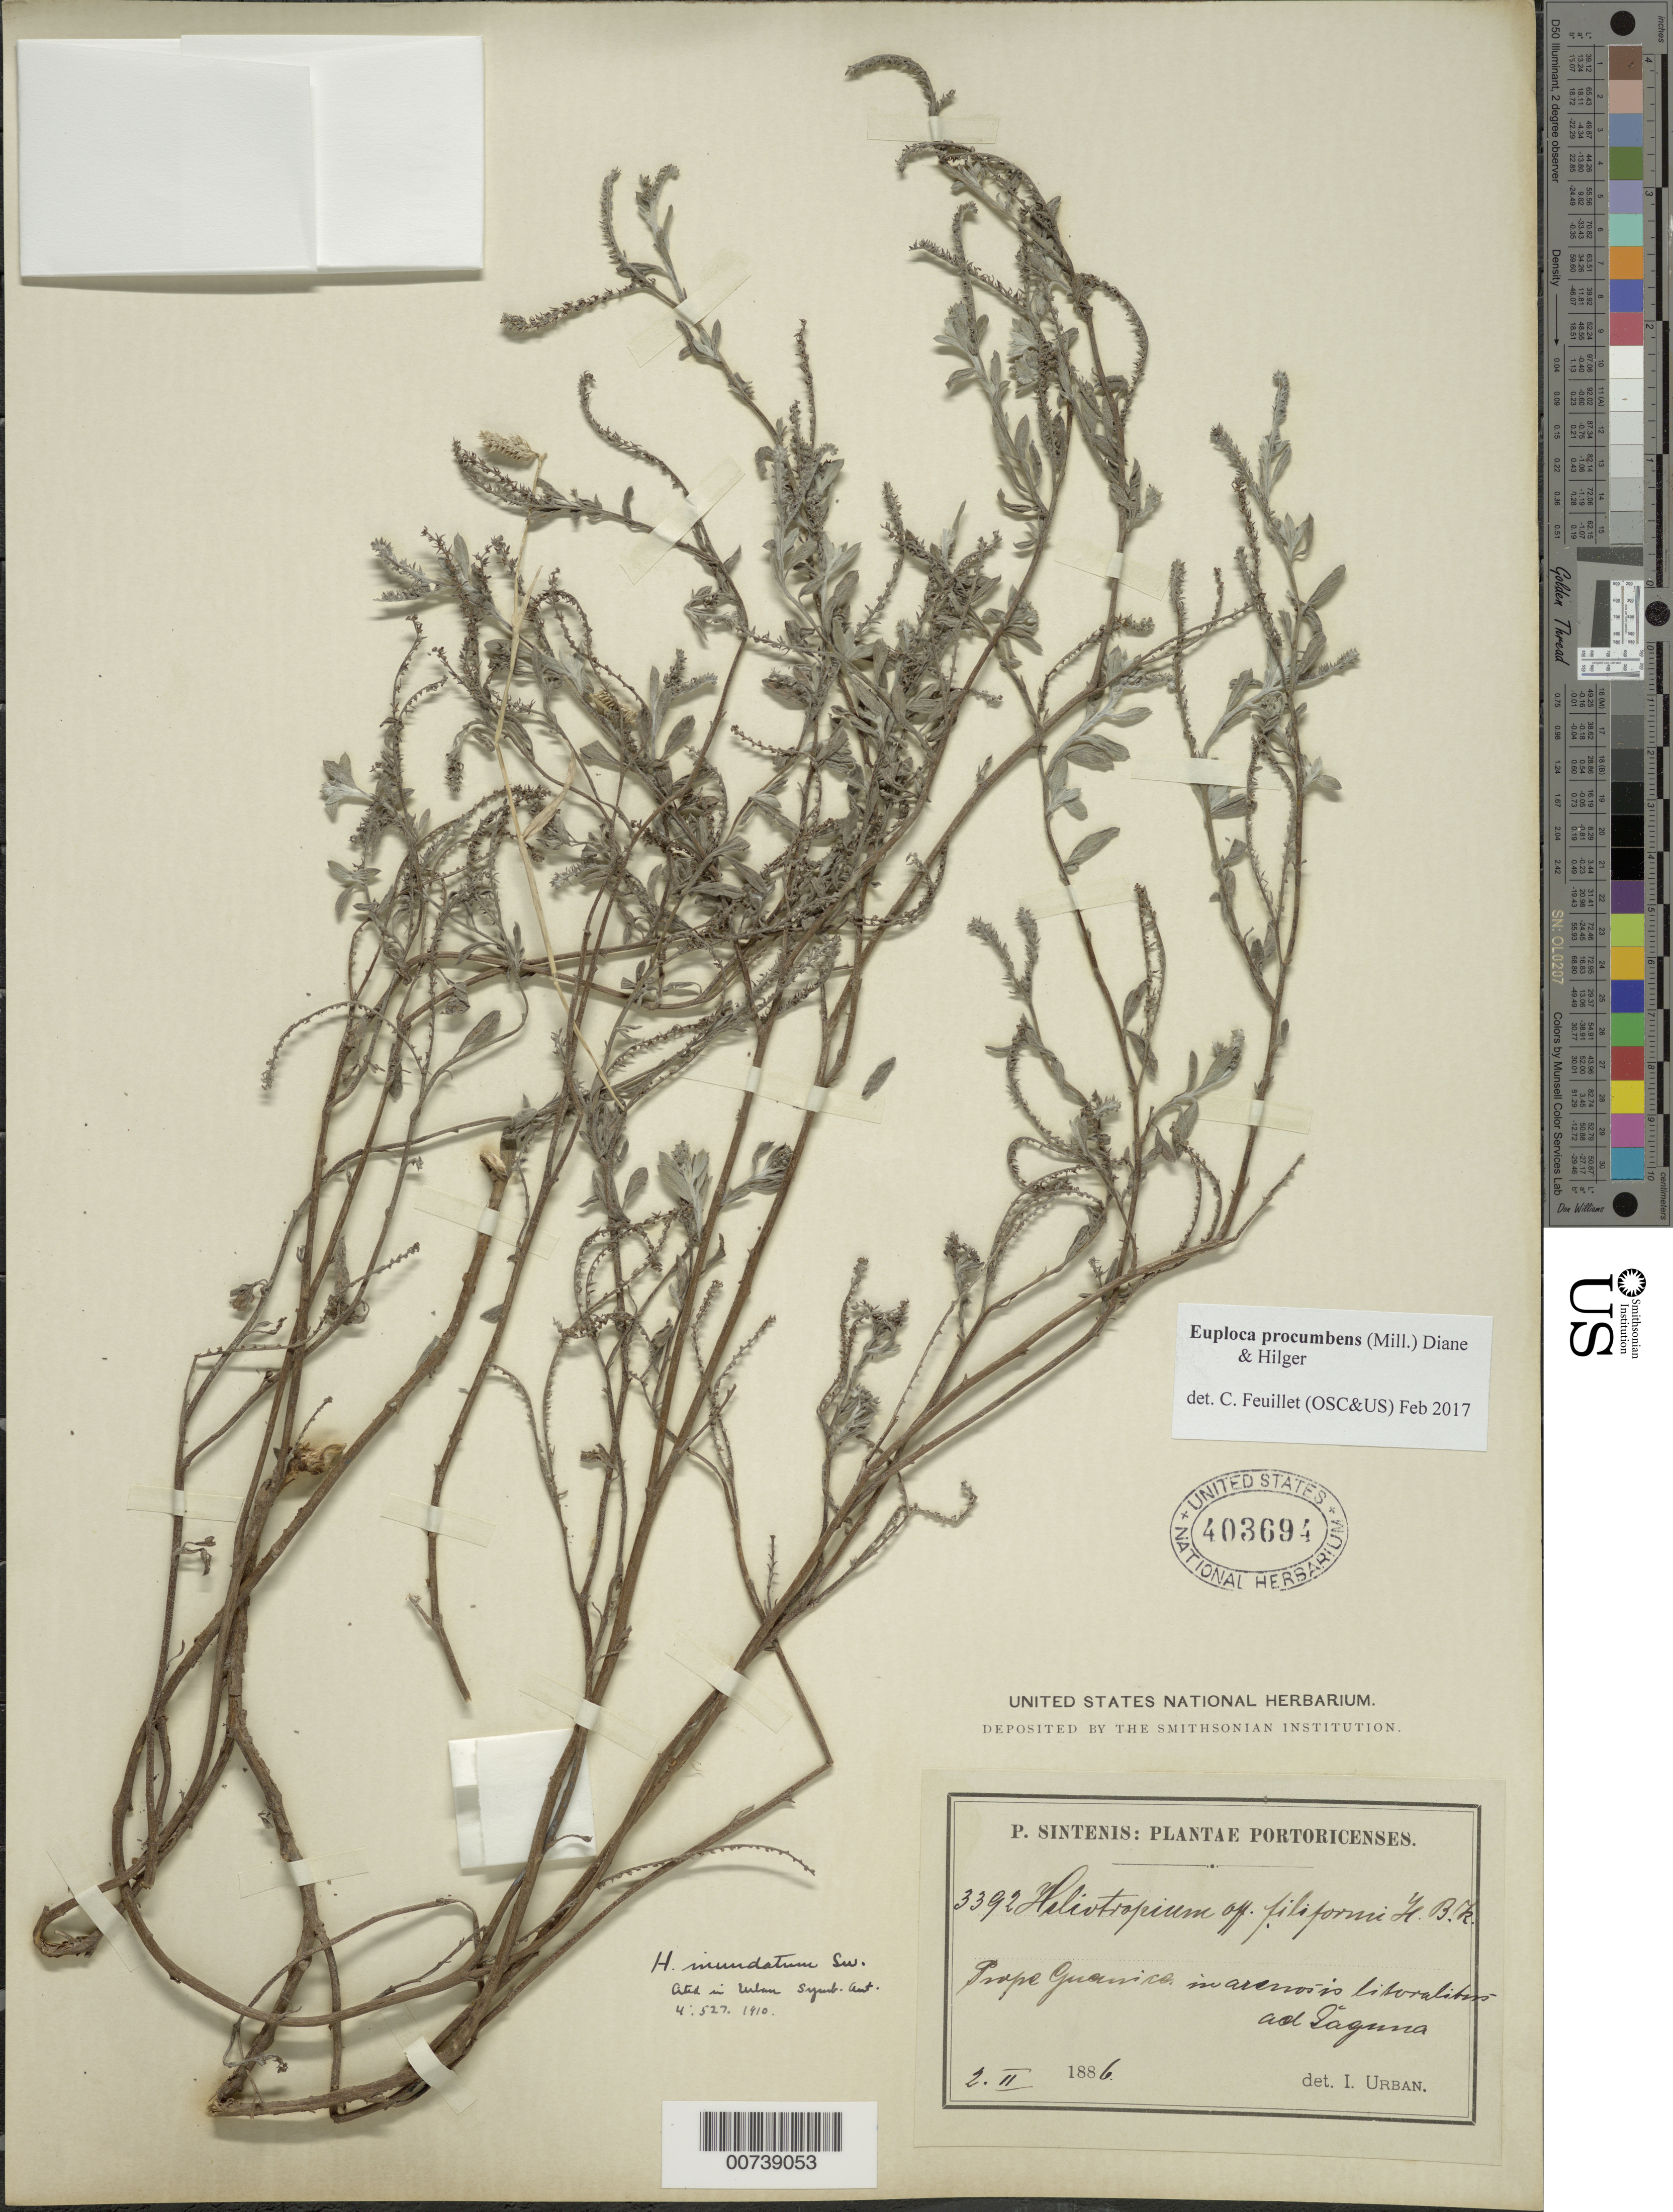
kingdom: Plantae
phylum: Tracheophyta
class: Magnoliopsida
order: Boraginales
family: Heliotropiaceae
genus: Euploca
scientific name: Euploca procumbens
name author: (Mill.) Diane & Hilger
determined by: Feuillet, C.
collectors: P. Sintenis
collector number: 3392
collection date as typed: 02 Feb 1886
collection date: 1886-02-02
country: Puerto Rico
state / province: Guánica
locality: Prope Guanica, in arenosis litoralibus ad Laguna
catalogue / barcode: US 403694